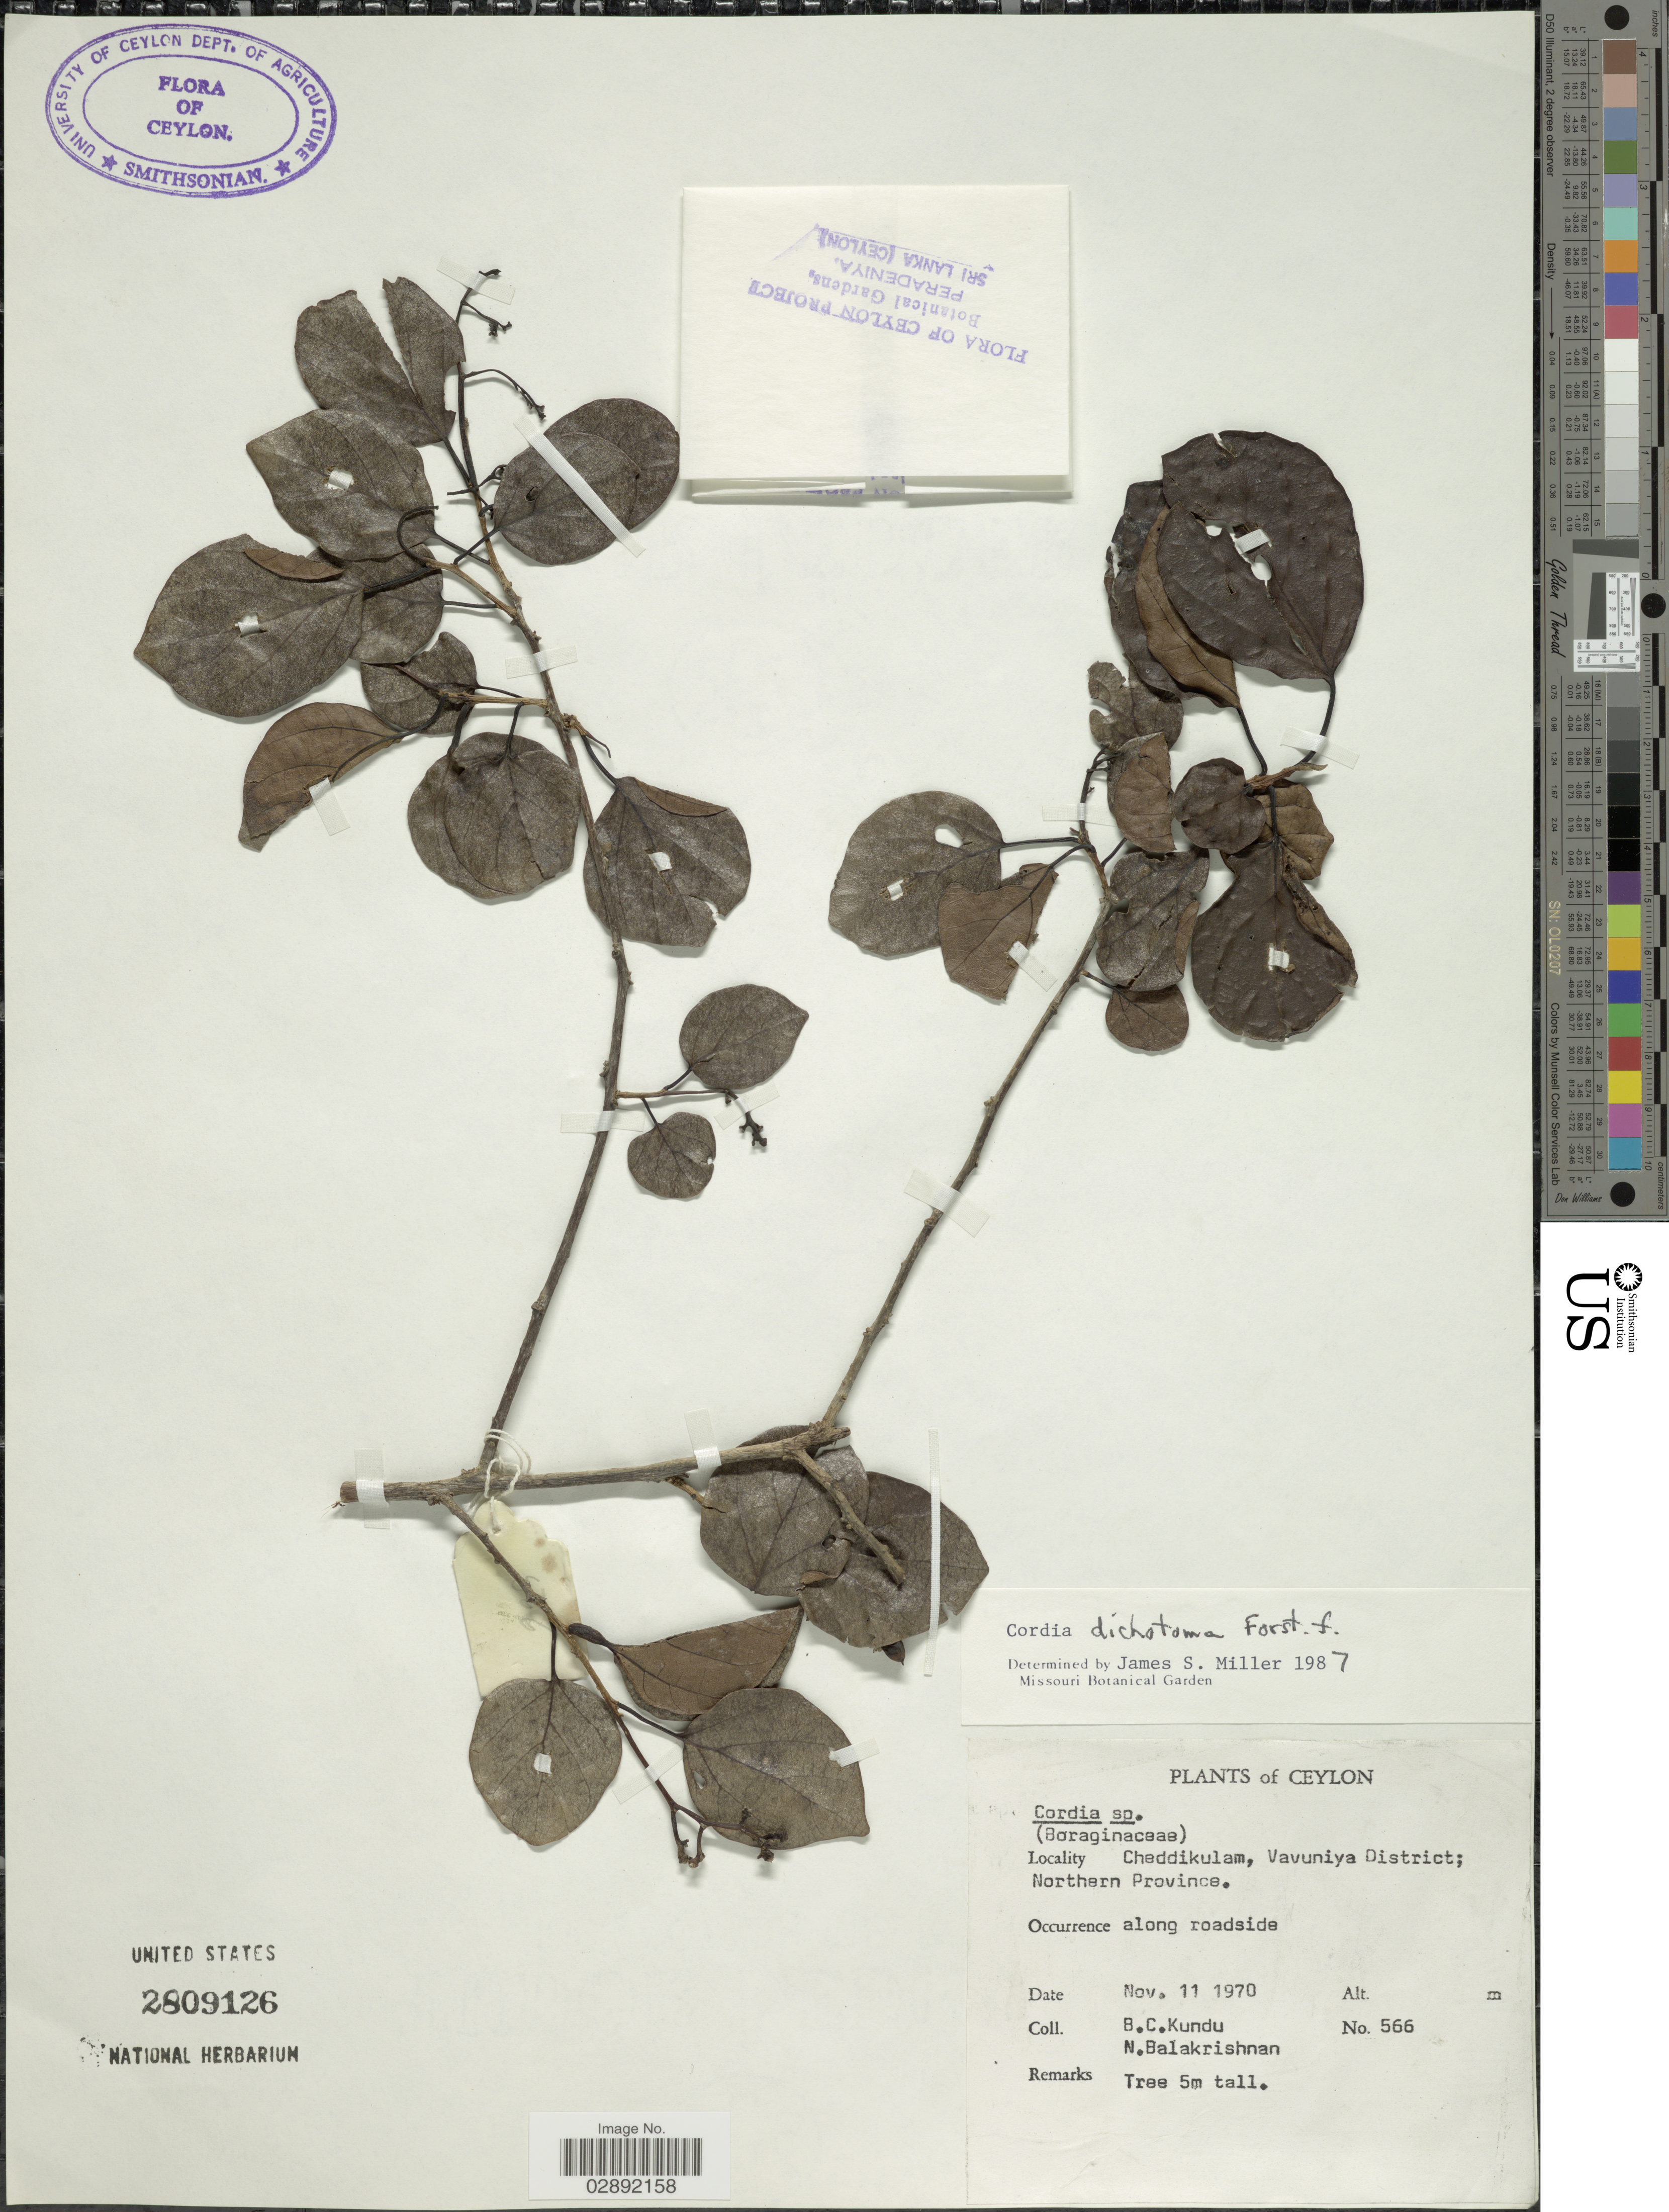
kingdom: Plantae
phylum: Tracheophyta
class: Magnoliopsida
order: Boraginales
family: Cordiaceae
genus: Cordia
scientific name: Cordia dichotoma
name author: G. Forst.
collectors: B. C. Kundu & N. Balakrishnan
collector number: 566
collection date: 1970-11-11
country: Sri Lanka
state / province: Northern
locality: Cheddikulam, Vavuniya District. Ceylon.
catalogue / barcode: US 2809126